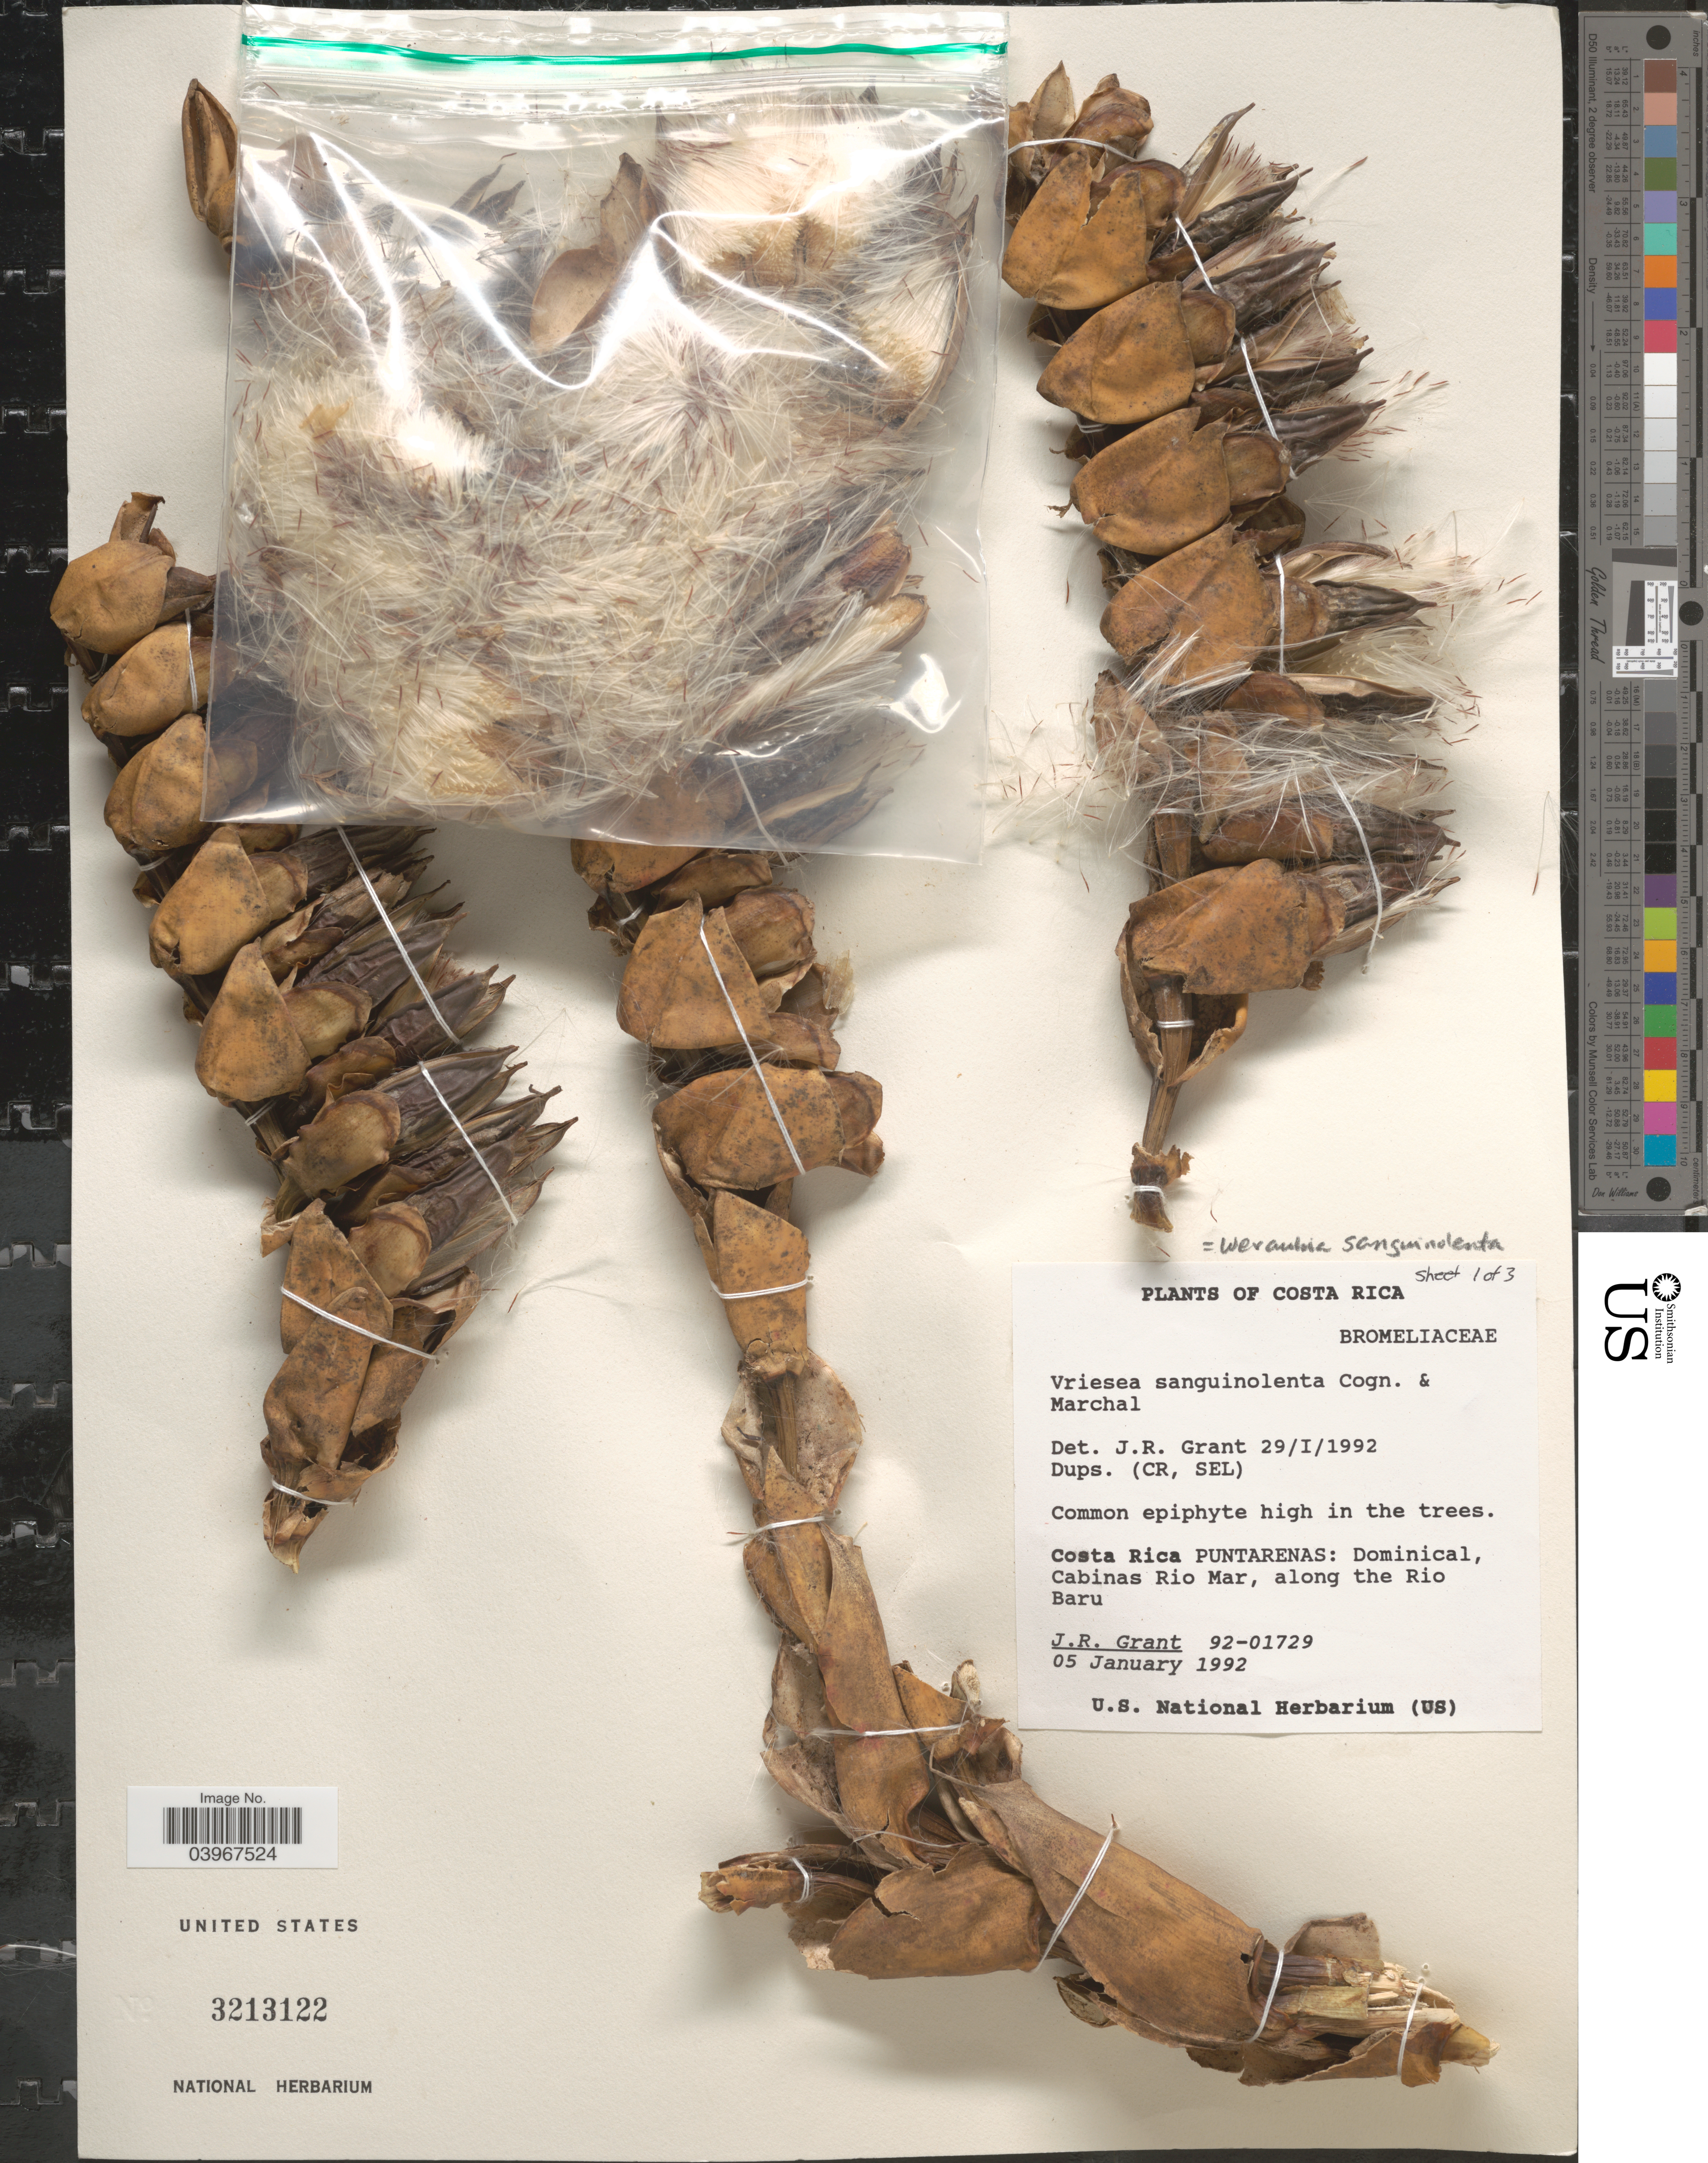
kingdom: Plantae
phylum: Tracheophyta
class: Liliopsida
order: Poales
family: Bromeliaceae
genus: Werauhia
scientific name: Werauhia sanguinolenta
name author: (Cogn. & Marchal) J.R. Grant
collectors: J. Grant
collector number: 92-01729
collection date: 1992-01-05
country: Costa Rica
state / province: Puntarenas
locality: Dominical, Cabinas Rio Mar, along the Rio Baru.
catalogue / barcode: US 3213122